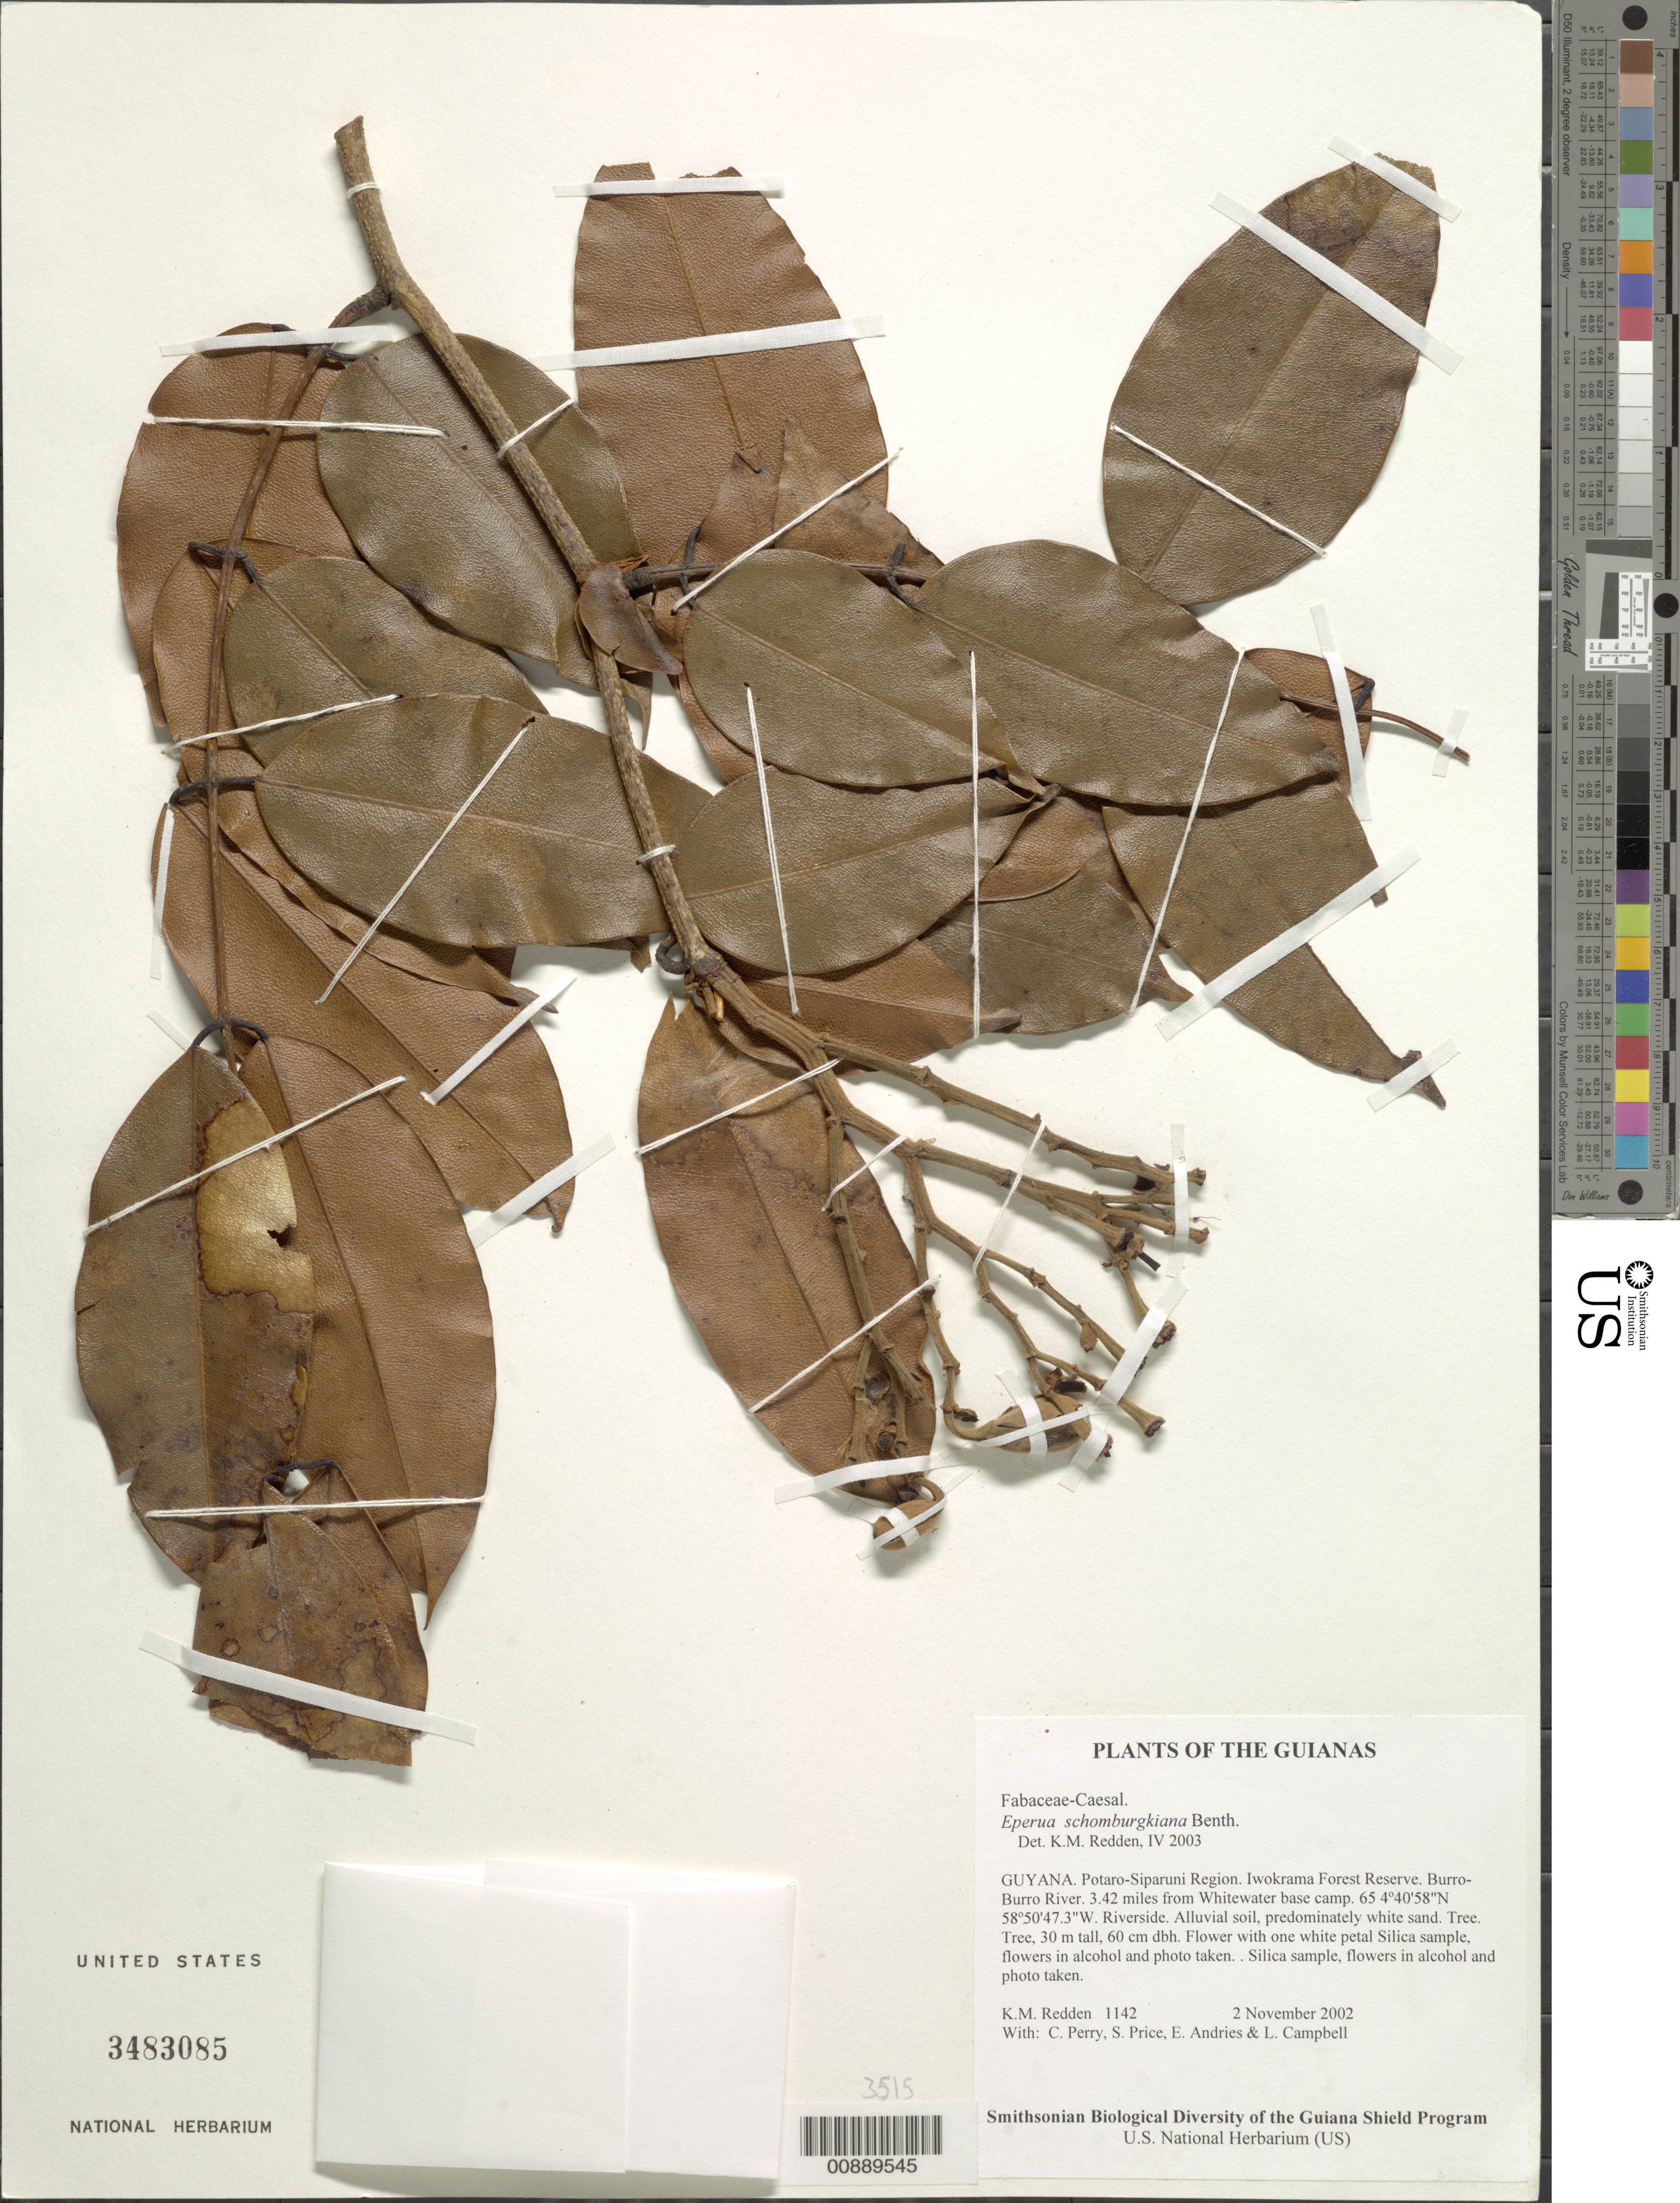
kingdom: Plantae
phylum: Tracheophyta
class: Magnoliopsida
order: Fabales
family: Fabaceae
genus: Eperua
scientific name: Eperua schomburgkiana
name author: Benth.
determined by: Redden, K. M.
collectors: K. M. Redden, C. Perry, S. Price, E. Andries & L. Campbell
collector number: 1142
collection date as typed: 2 November 2002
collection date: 2002-11-02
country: Guyana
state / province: Potaro-Siparuni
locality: Iwokrama Forest Reserve. Burro-Burro River. 3.42 miles from Whitewater base camp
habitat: Riverside. Alluvial soil, predominately white sand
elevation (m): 65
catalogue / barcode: US 3483085